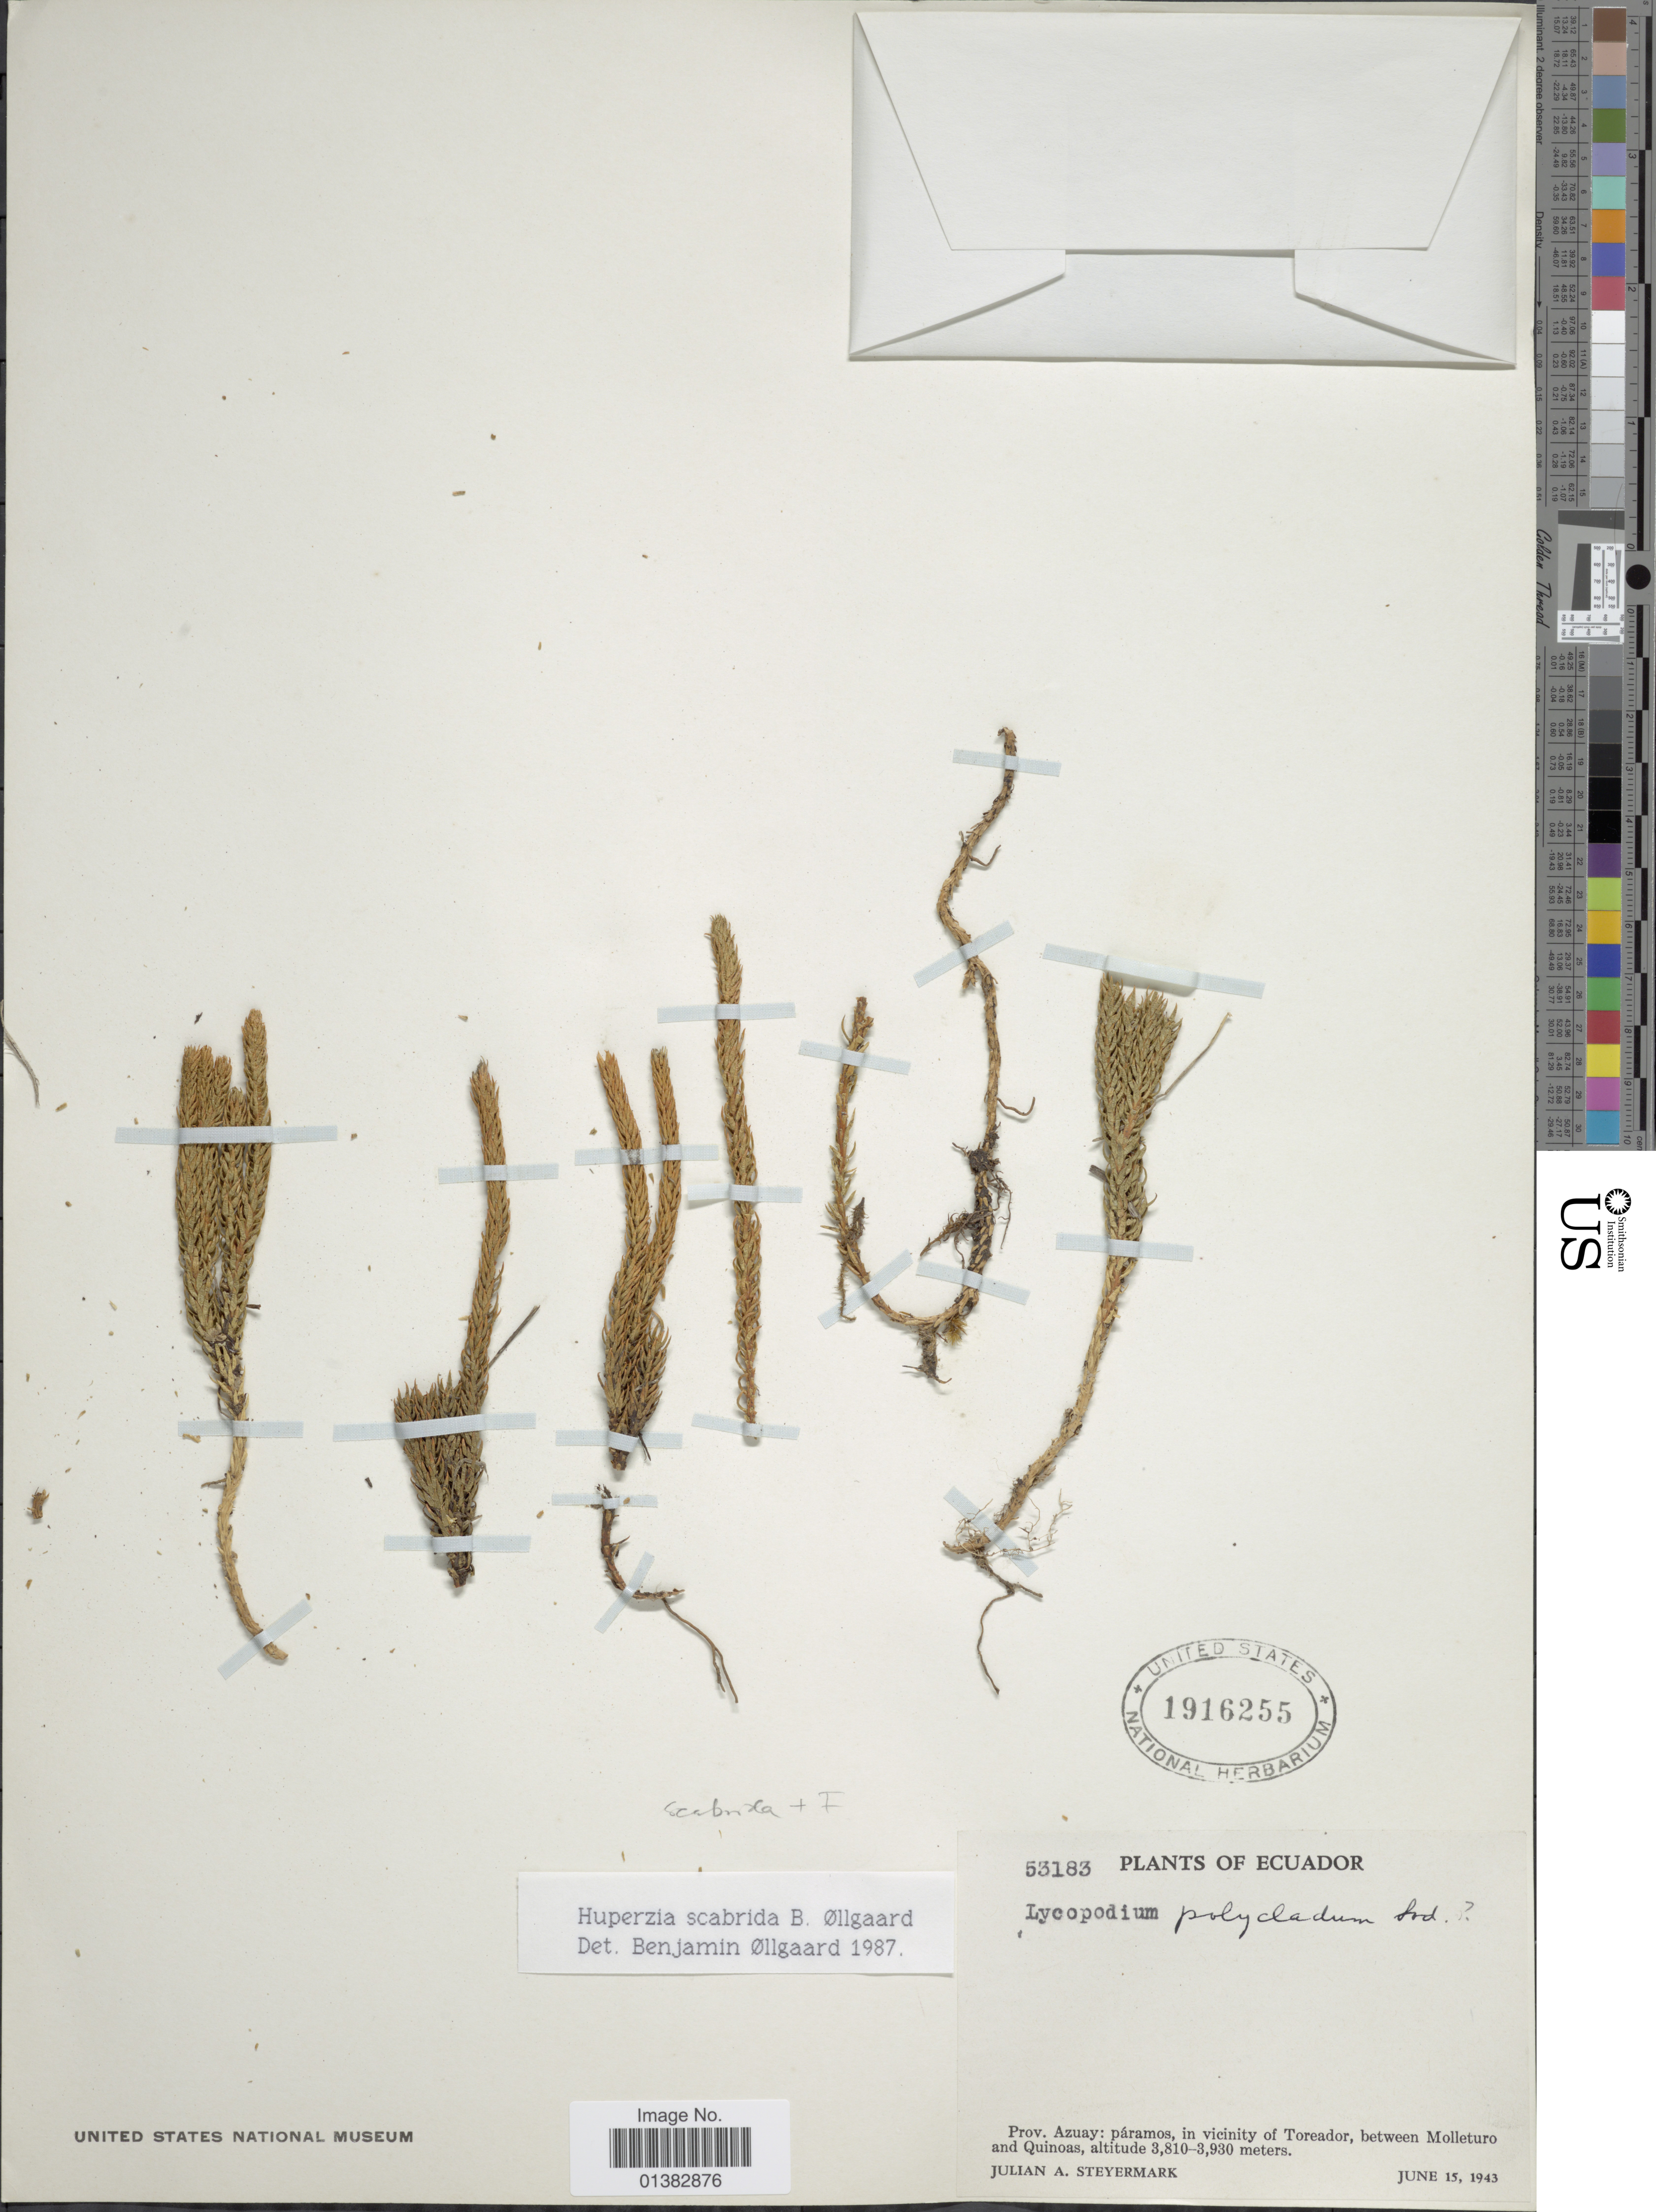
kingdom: Plantae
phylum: Tracheophyta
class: Lycopodiopsida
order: Lycopodiales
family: Lycopodiaceae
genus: Phlegmariurus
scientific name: Phlegmariurus scabridus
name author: (B. Øllg.) B. Øllg.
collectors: J. Steyermark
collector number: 53183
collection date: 1943-06-15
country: Ecuador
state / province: Azuay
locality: Páramos, in vicinity of Toreador, between Molleturo and Quinoas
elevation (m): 3810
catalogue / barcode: US 1916255